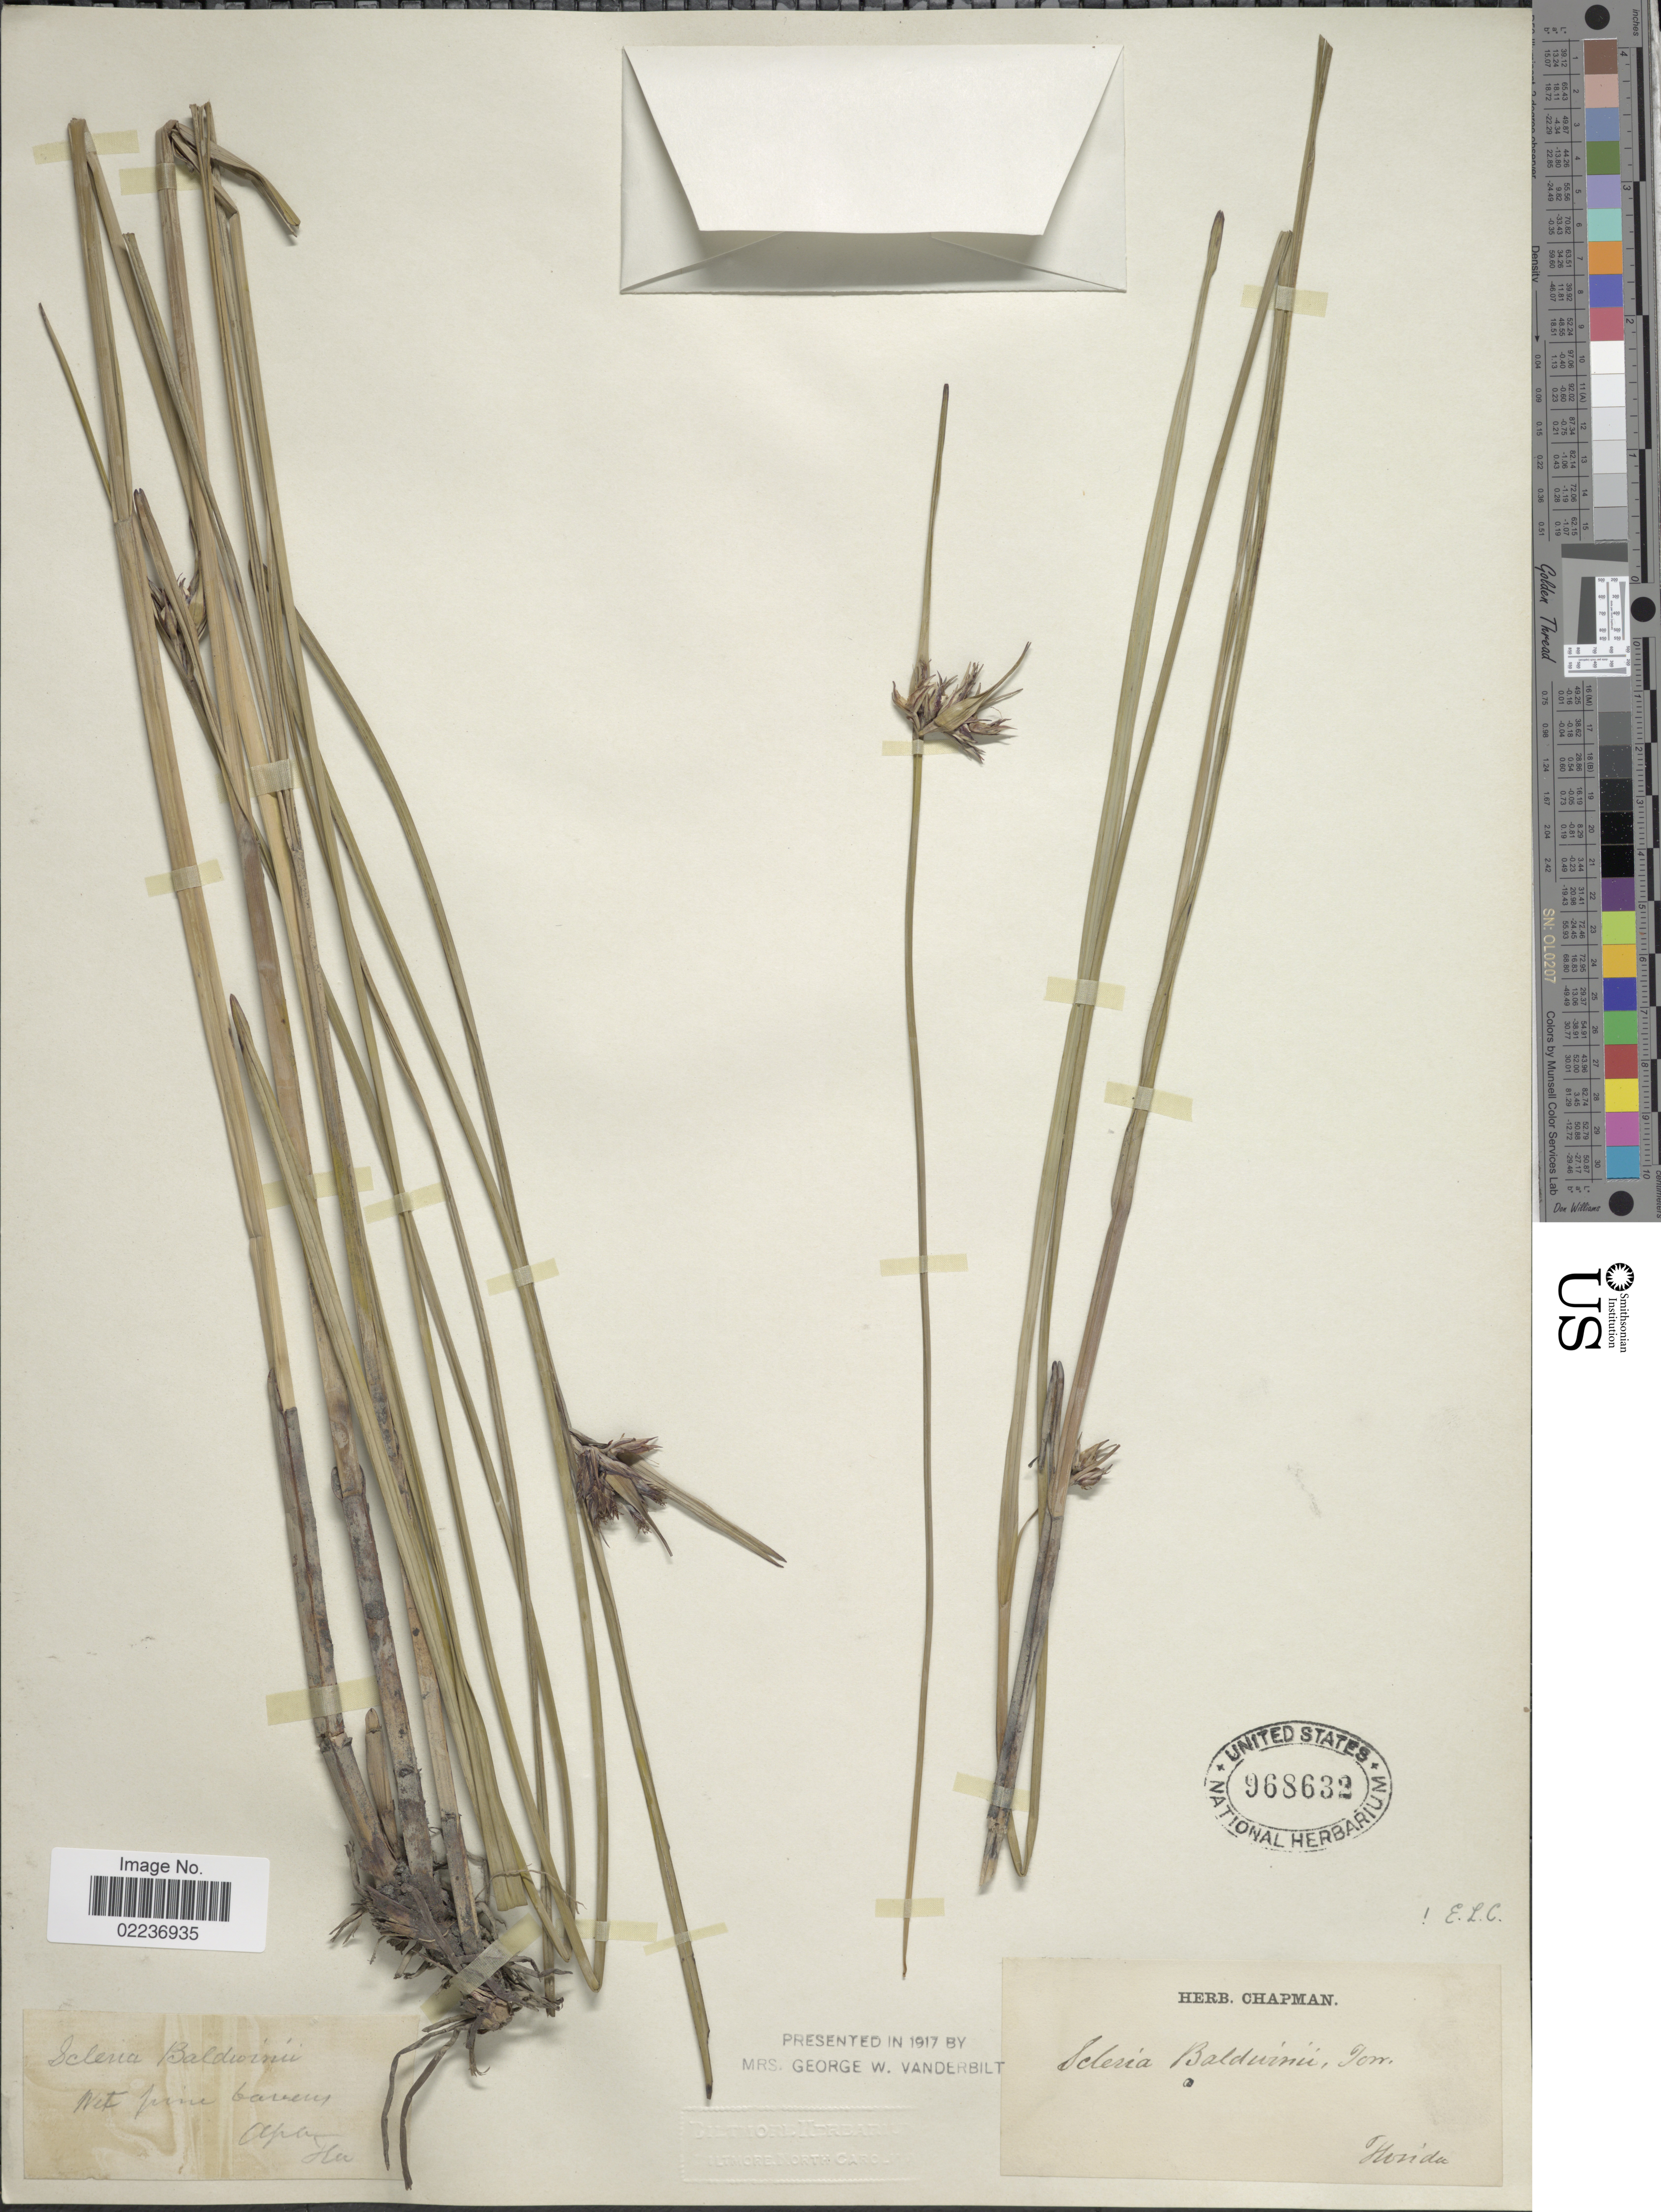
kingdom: Plantae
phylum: Tracheophyta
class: Liliopsida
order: Poales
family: Cyperaceae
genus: Scleria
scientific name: Scleria baldwinii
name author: (Torr.) Steud.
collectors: ex herb. Chapman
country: United States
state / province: Florida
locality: Apa, wet pine barrens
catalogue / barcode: US 968632